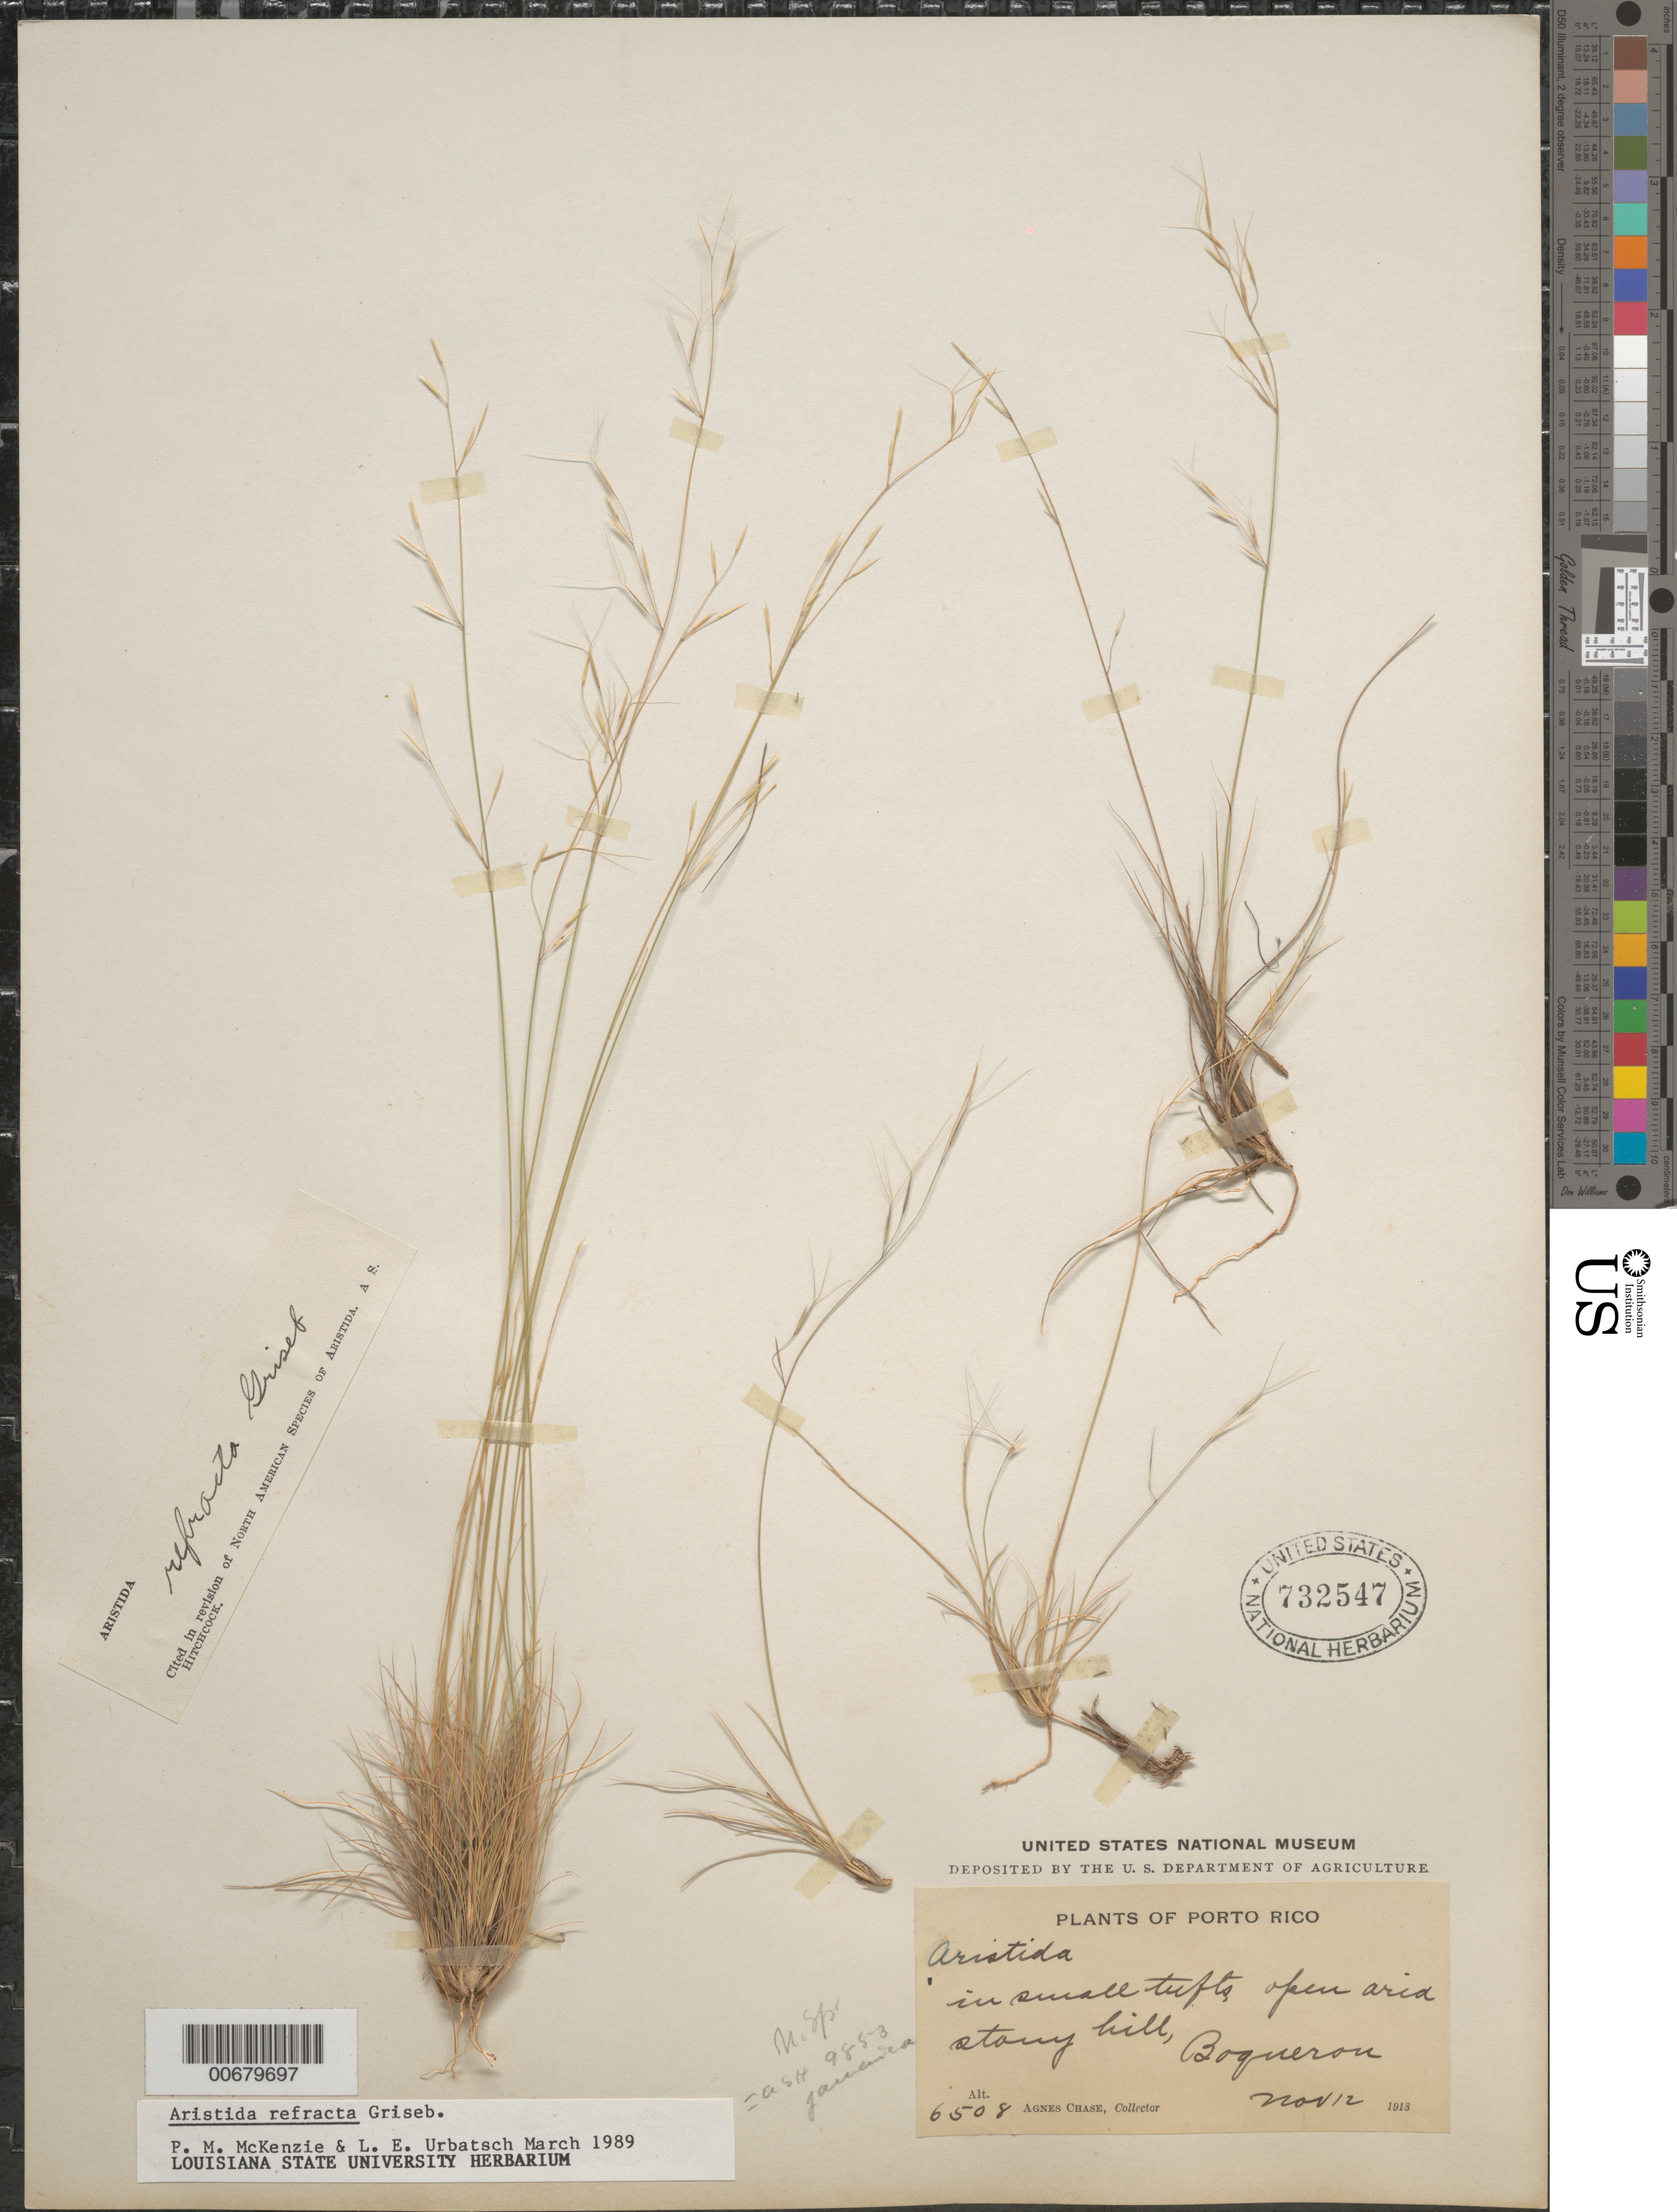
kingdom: Plantae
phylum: Tracheophyta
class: Liliopsida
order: Poales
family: Poaceae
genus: Aristida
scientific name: Aristida refracta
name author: Griseb.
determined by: McKenzie, P. M.; Urbatsch, Lowell E.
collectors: A. Chase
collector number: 6508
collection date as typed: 12 Nov 1913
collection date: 1913-11-12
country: Puerto Rico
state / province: Cabo Rojo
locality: Boqueron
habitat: Open arid stony hill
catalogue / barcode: US 732547